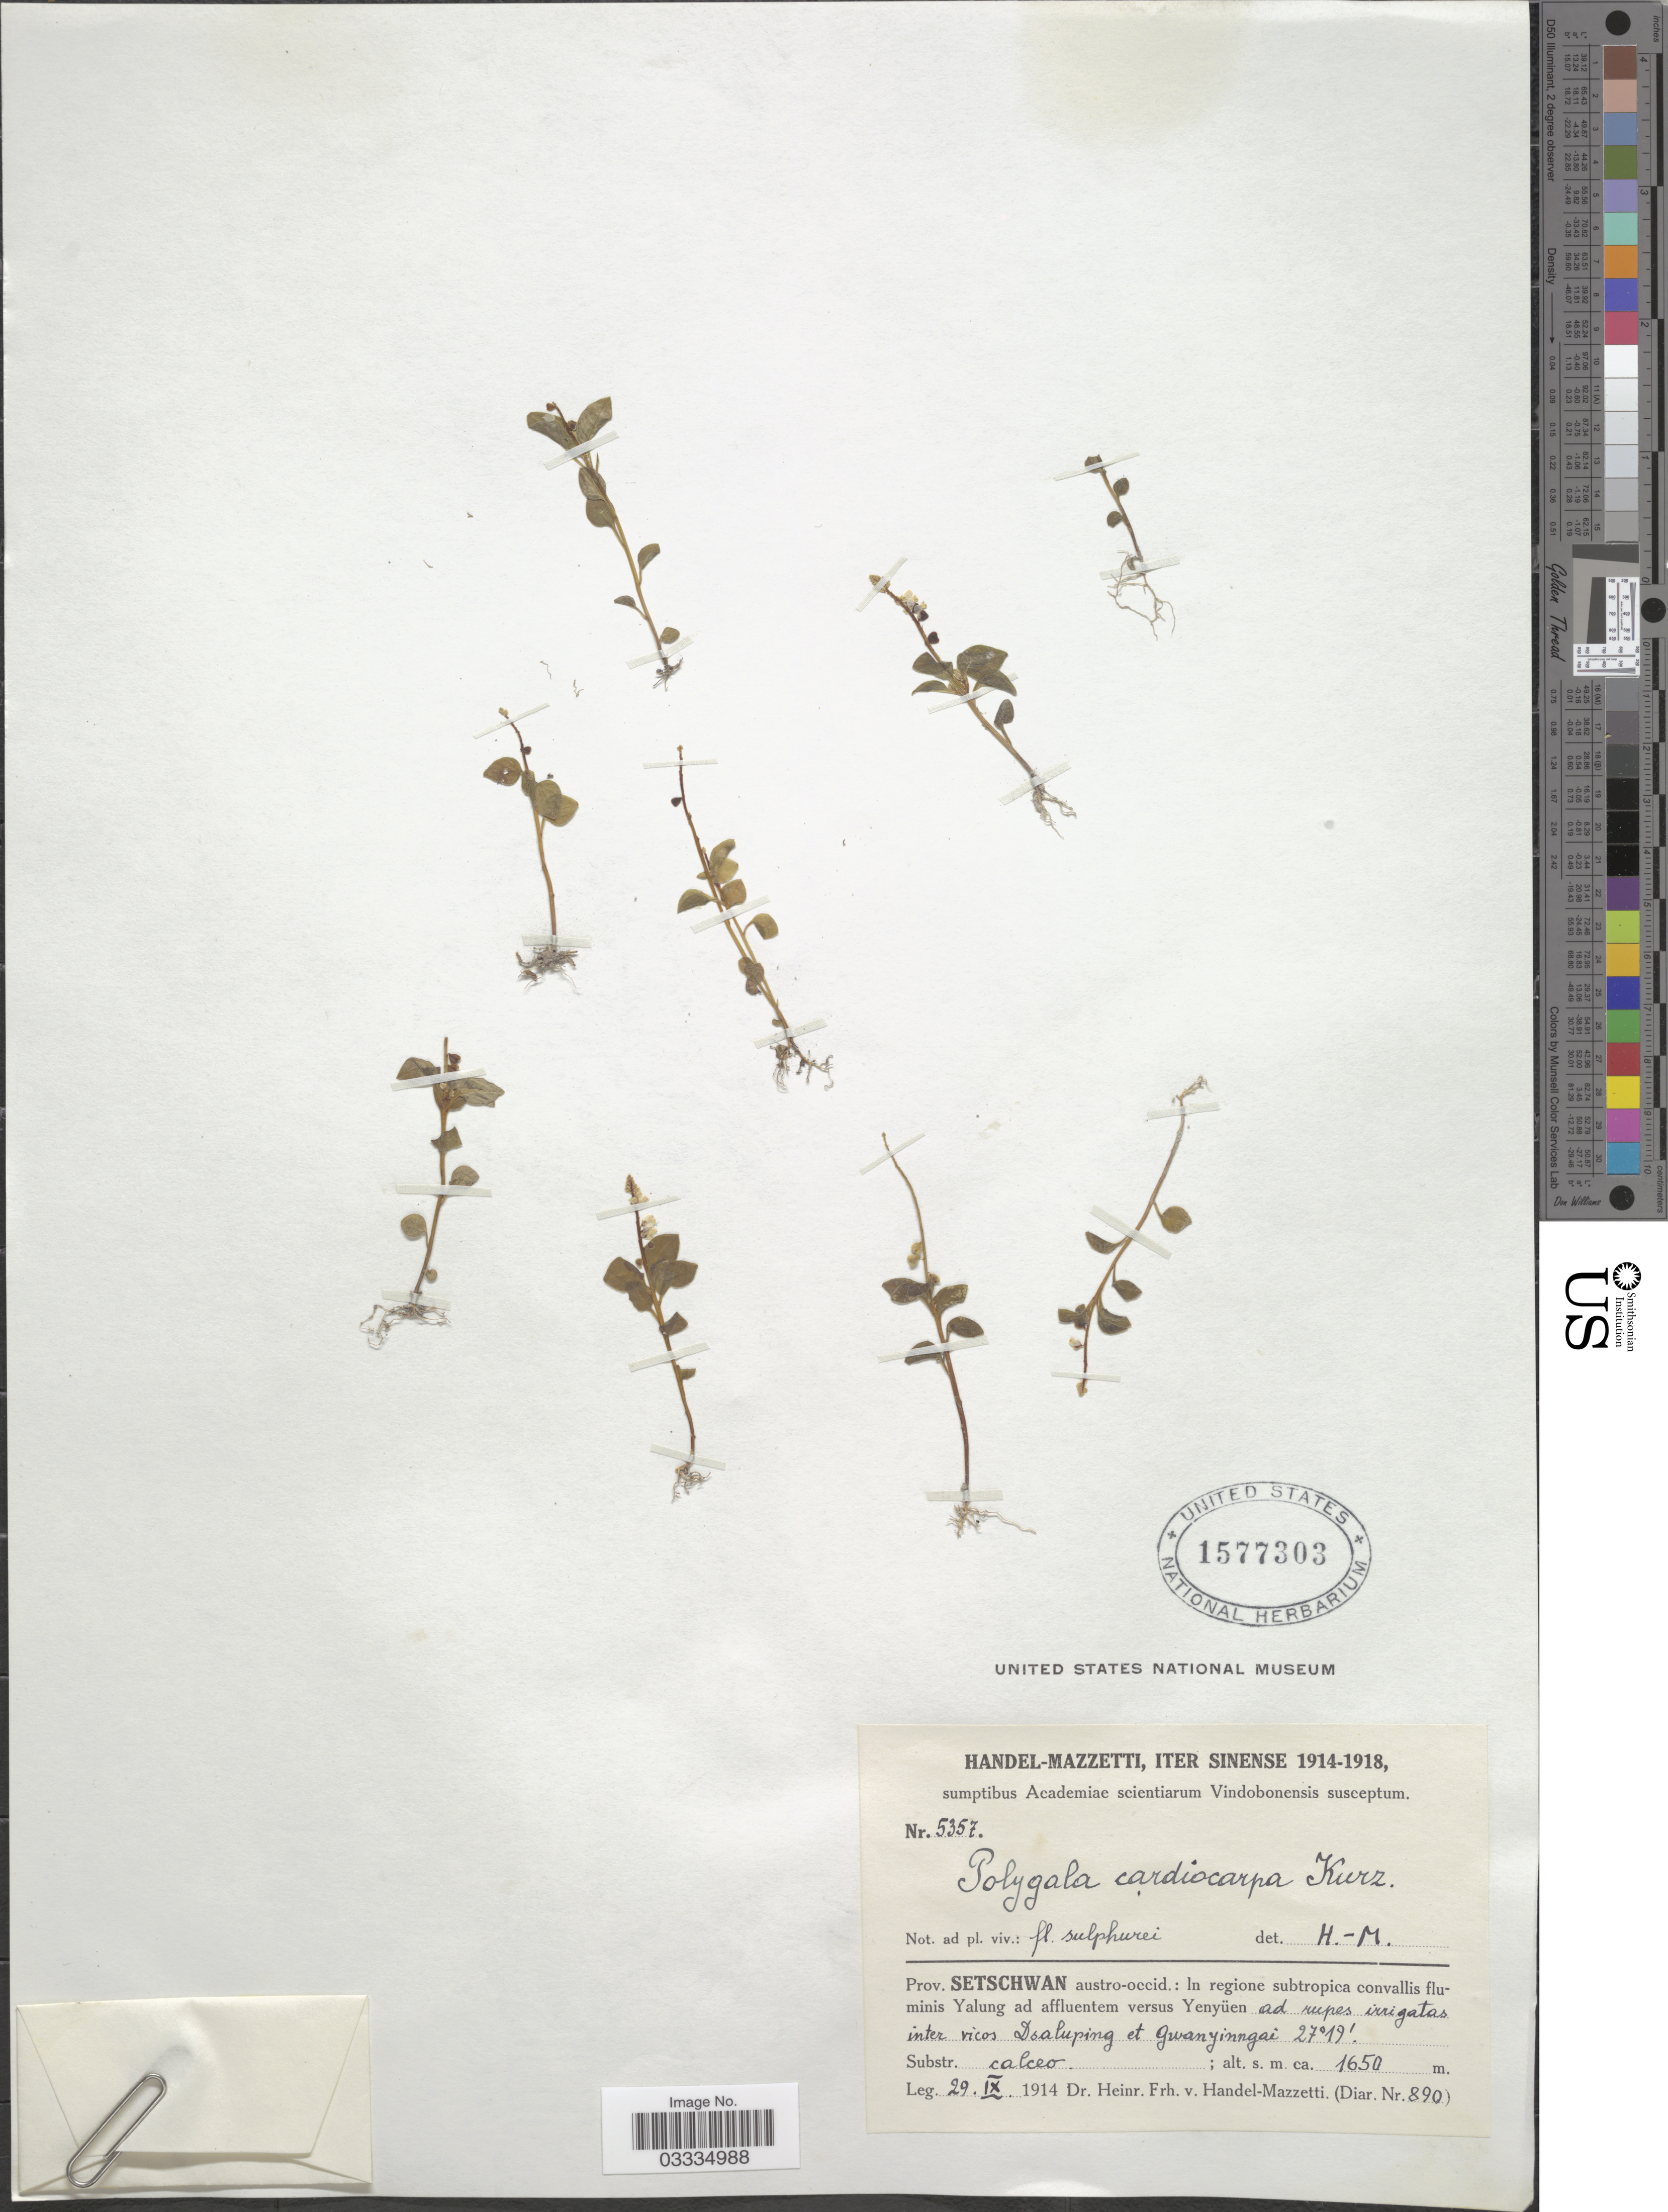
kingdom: Plantae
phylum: Tracheophyta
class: Magnoliopsida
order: Fabales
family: Polygalaceae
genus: Polygala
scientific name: Polygala cardiocarpa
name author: Kurz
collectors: H. Handel-Mazzetti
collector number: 5357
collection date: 1914-09-29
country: China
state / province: Sichuan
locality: Prov. Setschwan austro-occid.: In regione subtropica convallis fluminis Yalung ad affluentem versus Yenyüen ad rupes irrigatas inter vicos Dsaluping et Gwanyinngai [interpreted].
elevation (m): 1650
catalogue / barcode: US 1577303